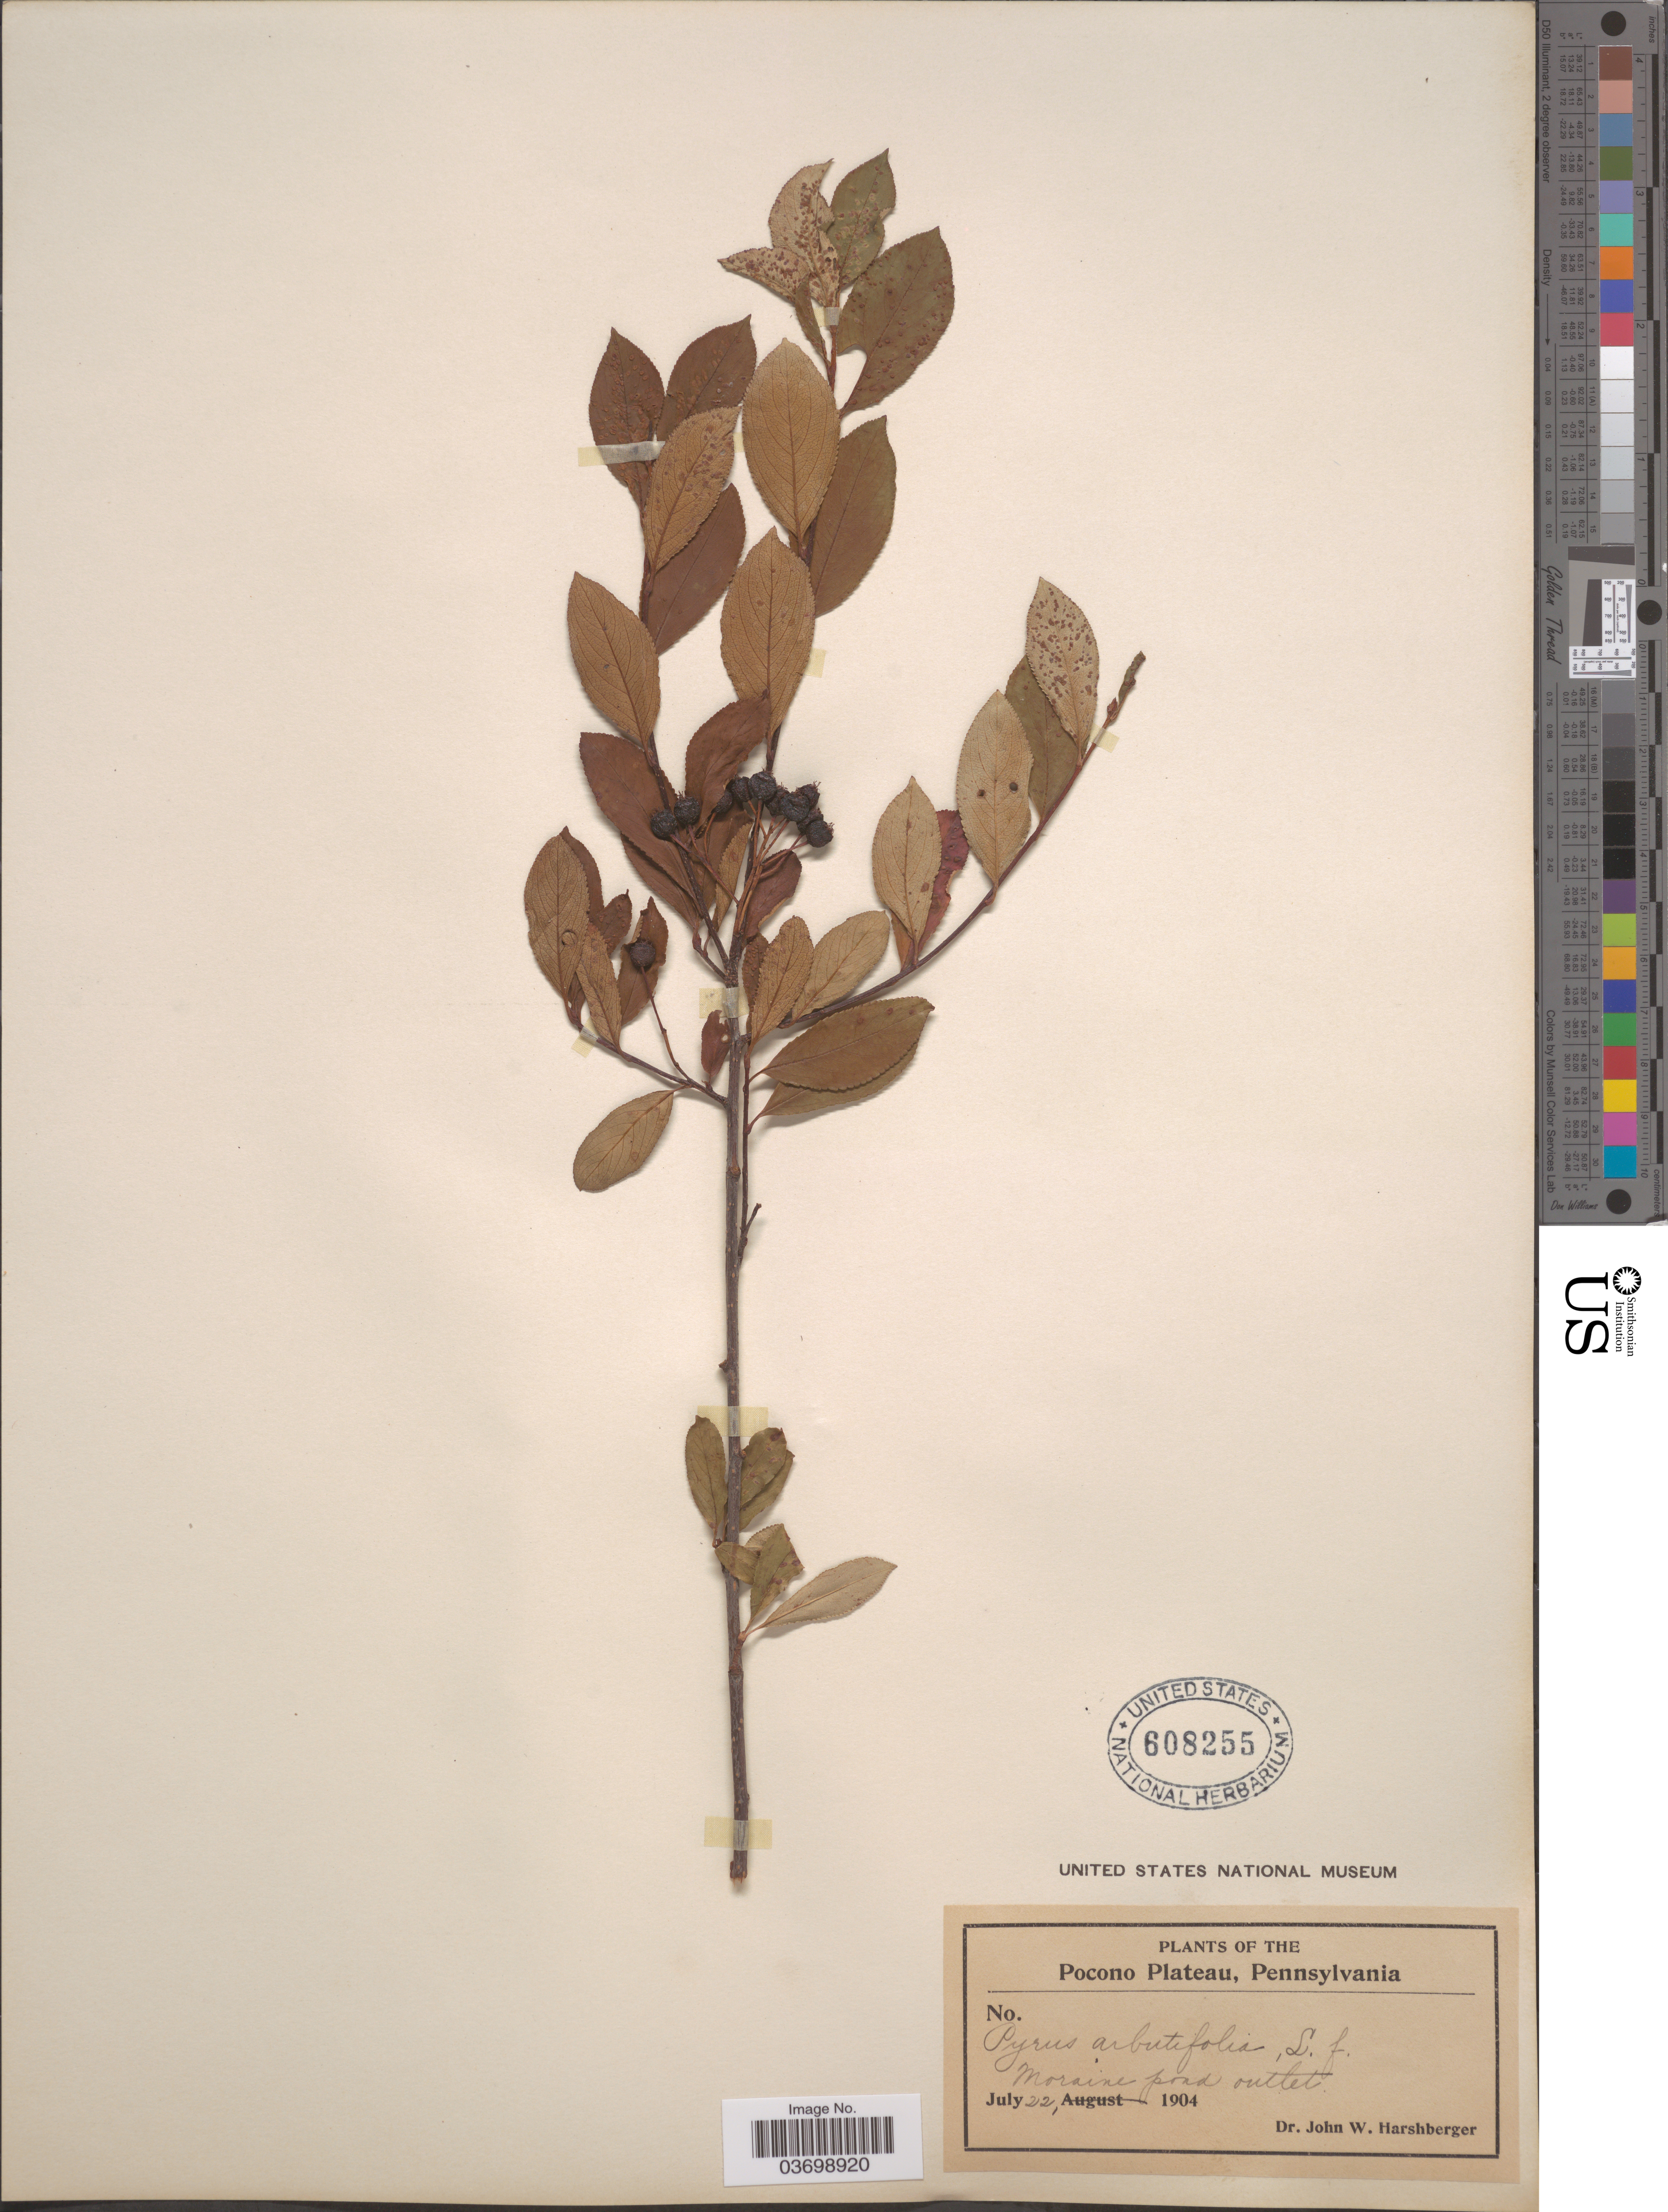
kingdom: Plantae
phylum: Tracheophyta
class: Magnoliopsida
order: Rosales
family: Rosaceae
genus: Aronia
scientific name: Aronia melanocarpa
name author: (Michx.) Elliott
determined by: Strong, M. T., (US), Smithsonian Institution - National Museum of Natural History (UNITED STATES)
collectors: J. W. Harshberger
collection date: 1904-07-22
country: United States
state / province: Pennsylvania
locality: Pocono Plateau, Moraine pond outlet.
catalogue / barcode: US 608255